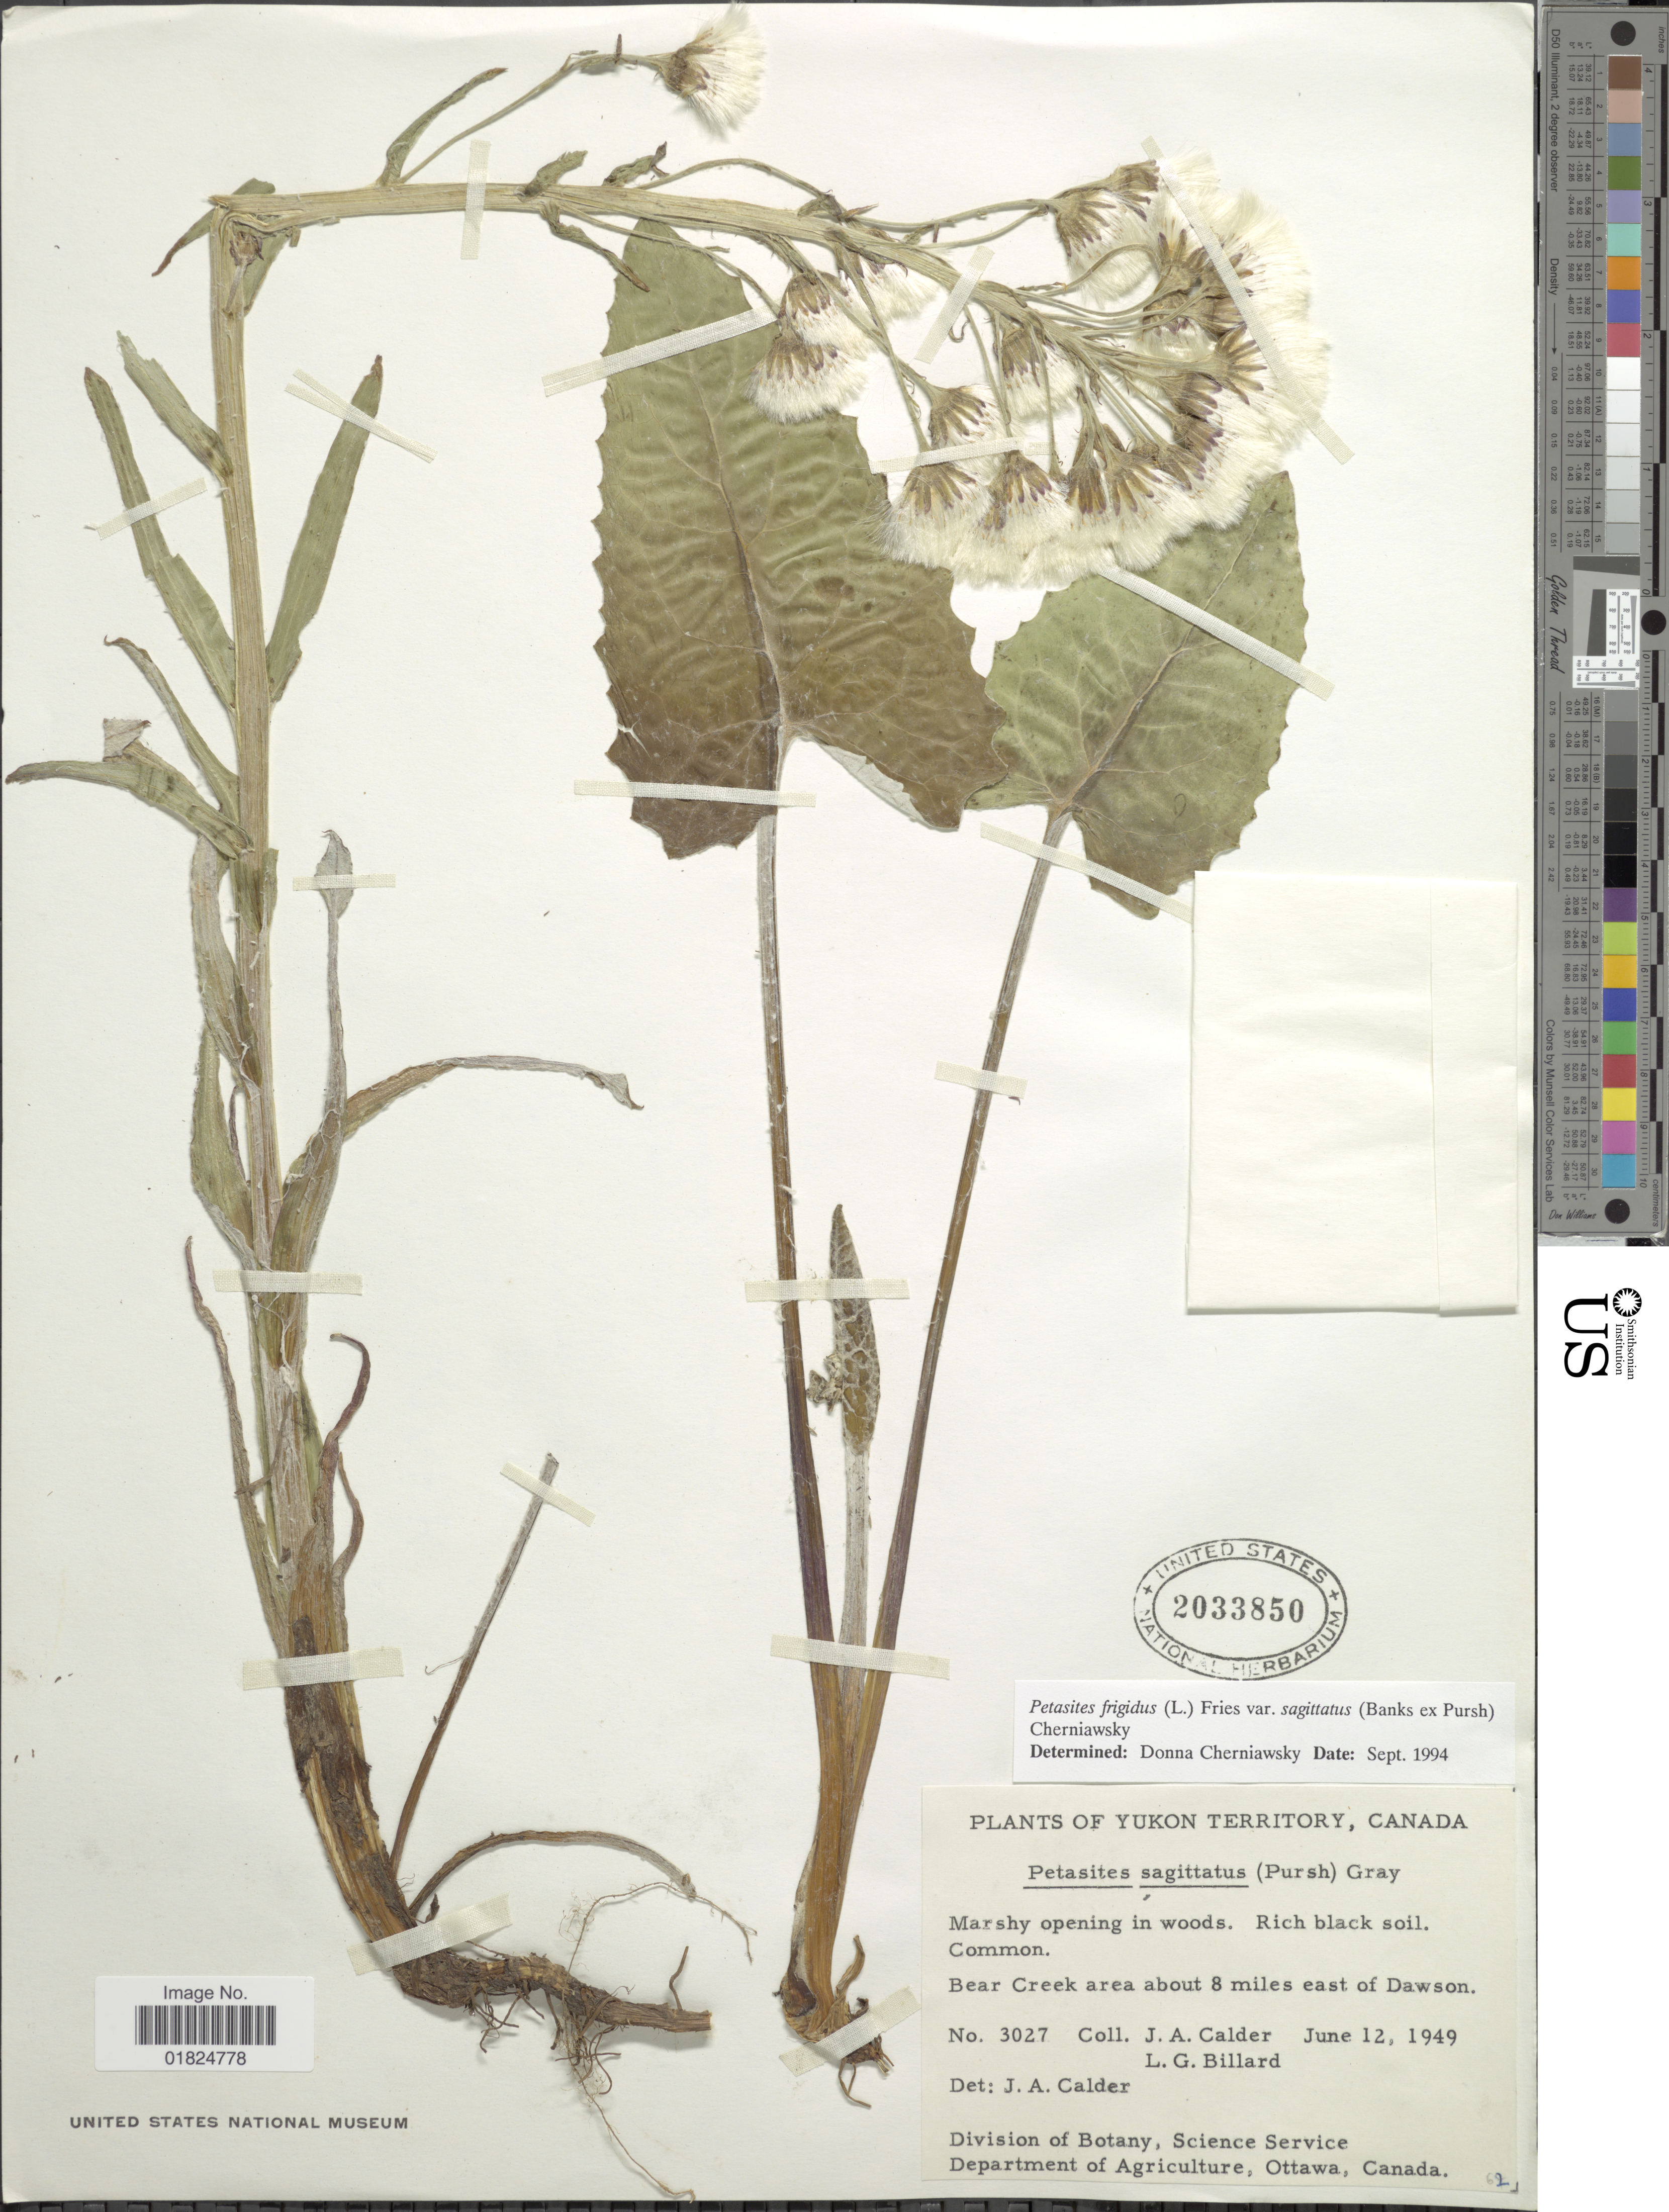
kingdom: Plantae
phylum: Tracheophyta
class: Magnoliopsida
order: Asterales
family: Asteraceae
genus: Petasites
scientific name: Petasites frigidus var. sagittatus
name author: (Banks ex Pursh) Cherniawsky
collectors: J. A. Calder & L. Billard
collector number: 302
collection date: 1949-06-12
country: Canada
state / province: Yukon Territory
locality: Yukon Territory. Bear Creek area about 8 miles east of Dawson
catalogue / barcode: US 2033850